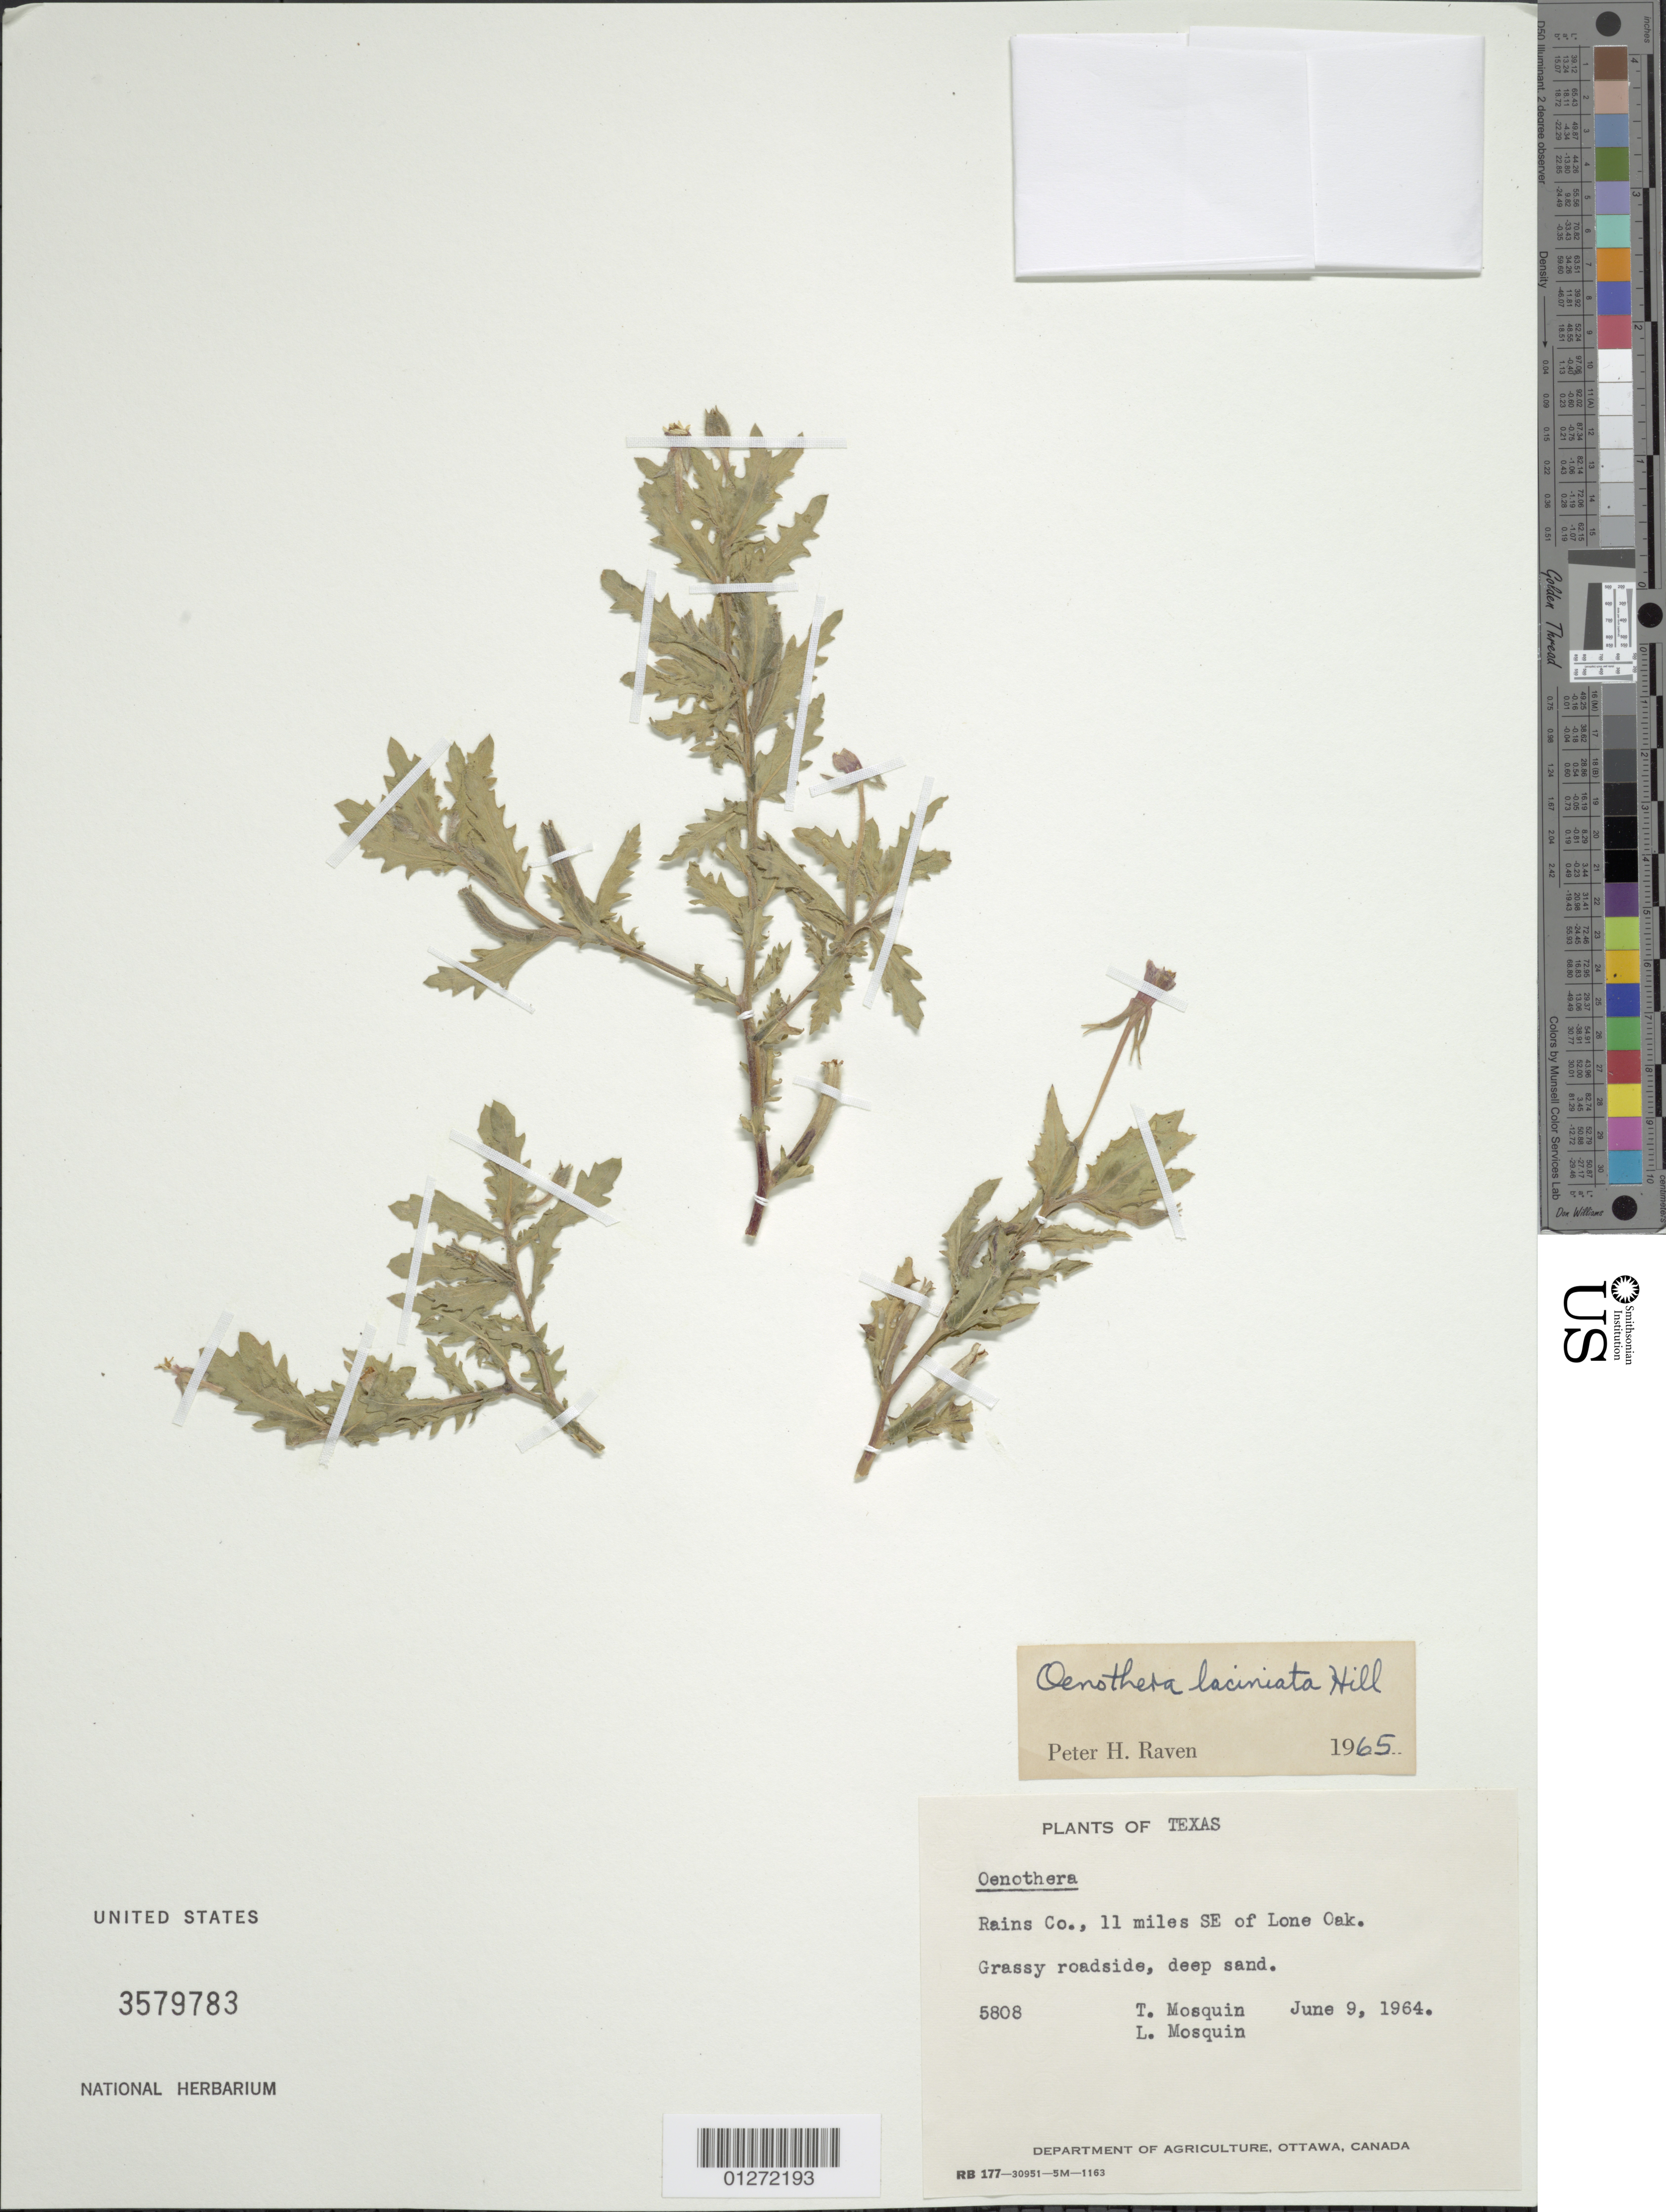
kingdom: Plantae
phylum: Tracheophyta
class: Magnoliopsida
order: Myrtales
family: Onagraceae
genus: Oenothera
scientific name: Oenothera laciniata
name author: Hill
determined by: Raven, P. H.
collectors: T. Mosquin & L. Mosquin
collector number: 5808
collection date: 1964-06-09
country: United States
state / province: Texas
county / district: Rains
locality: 11 mi SE of Lone Oak.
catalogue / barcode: US 3579783